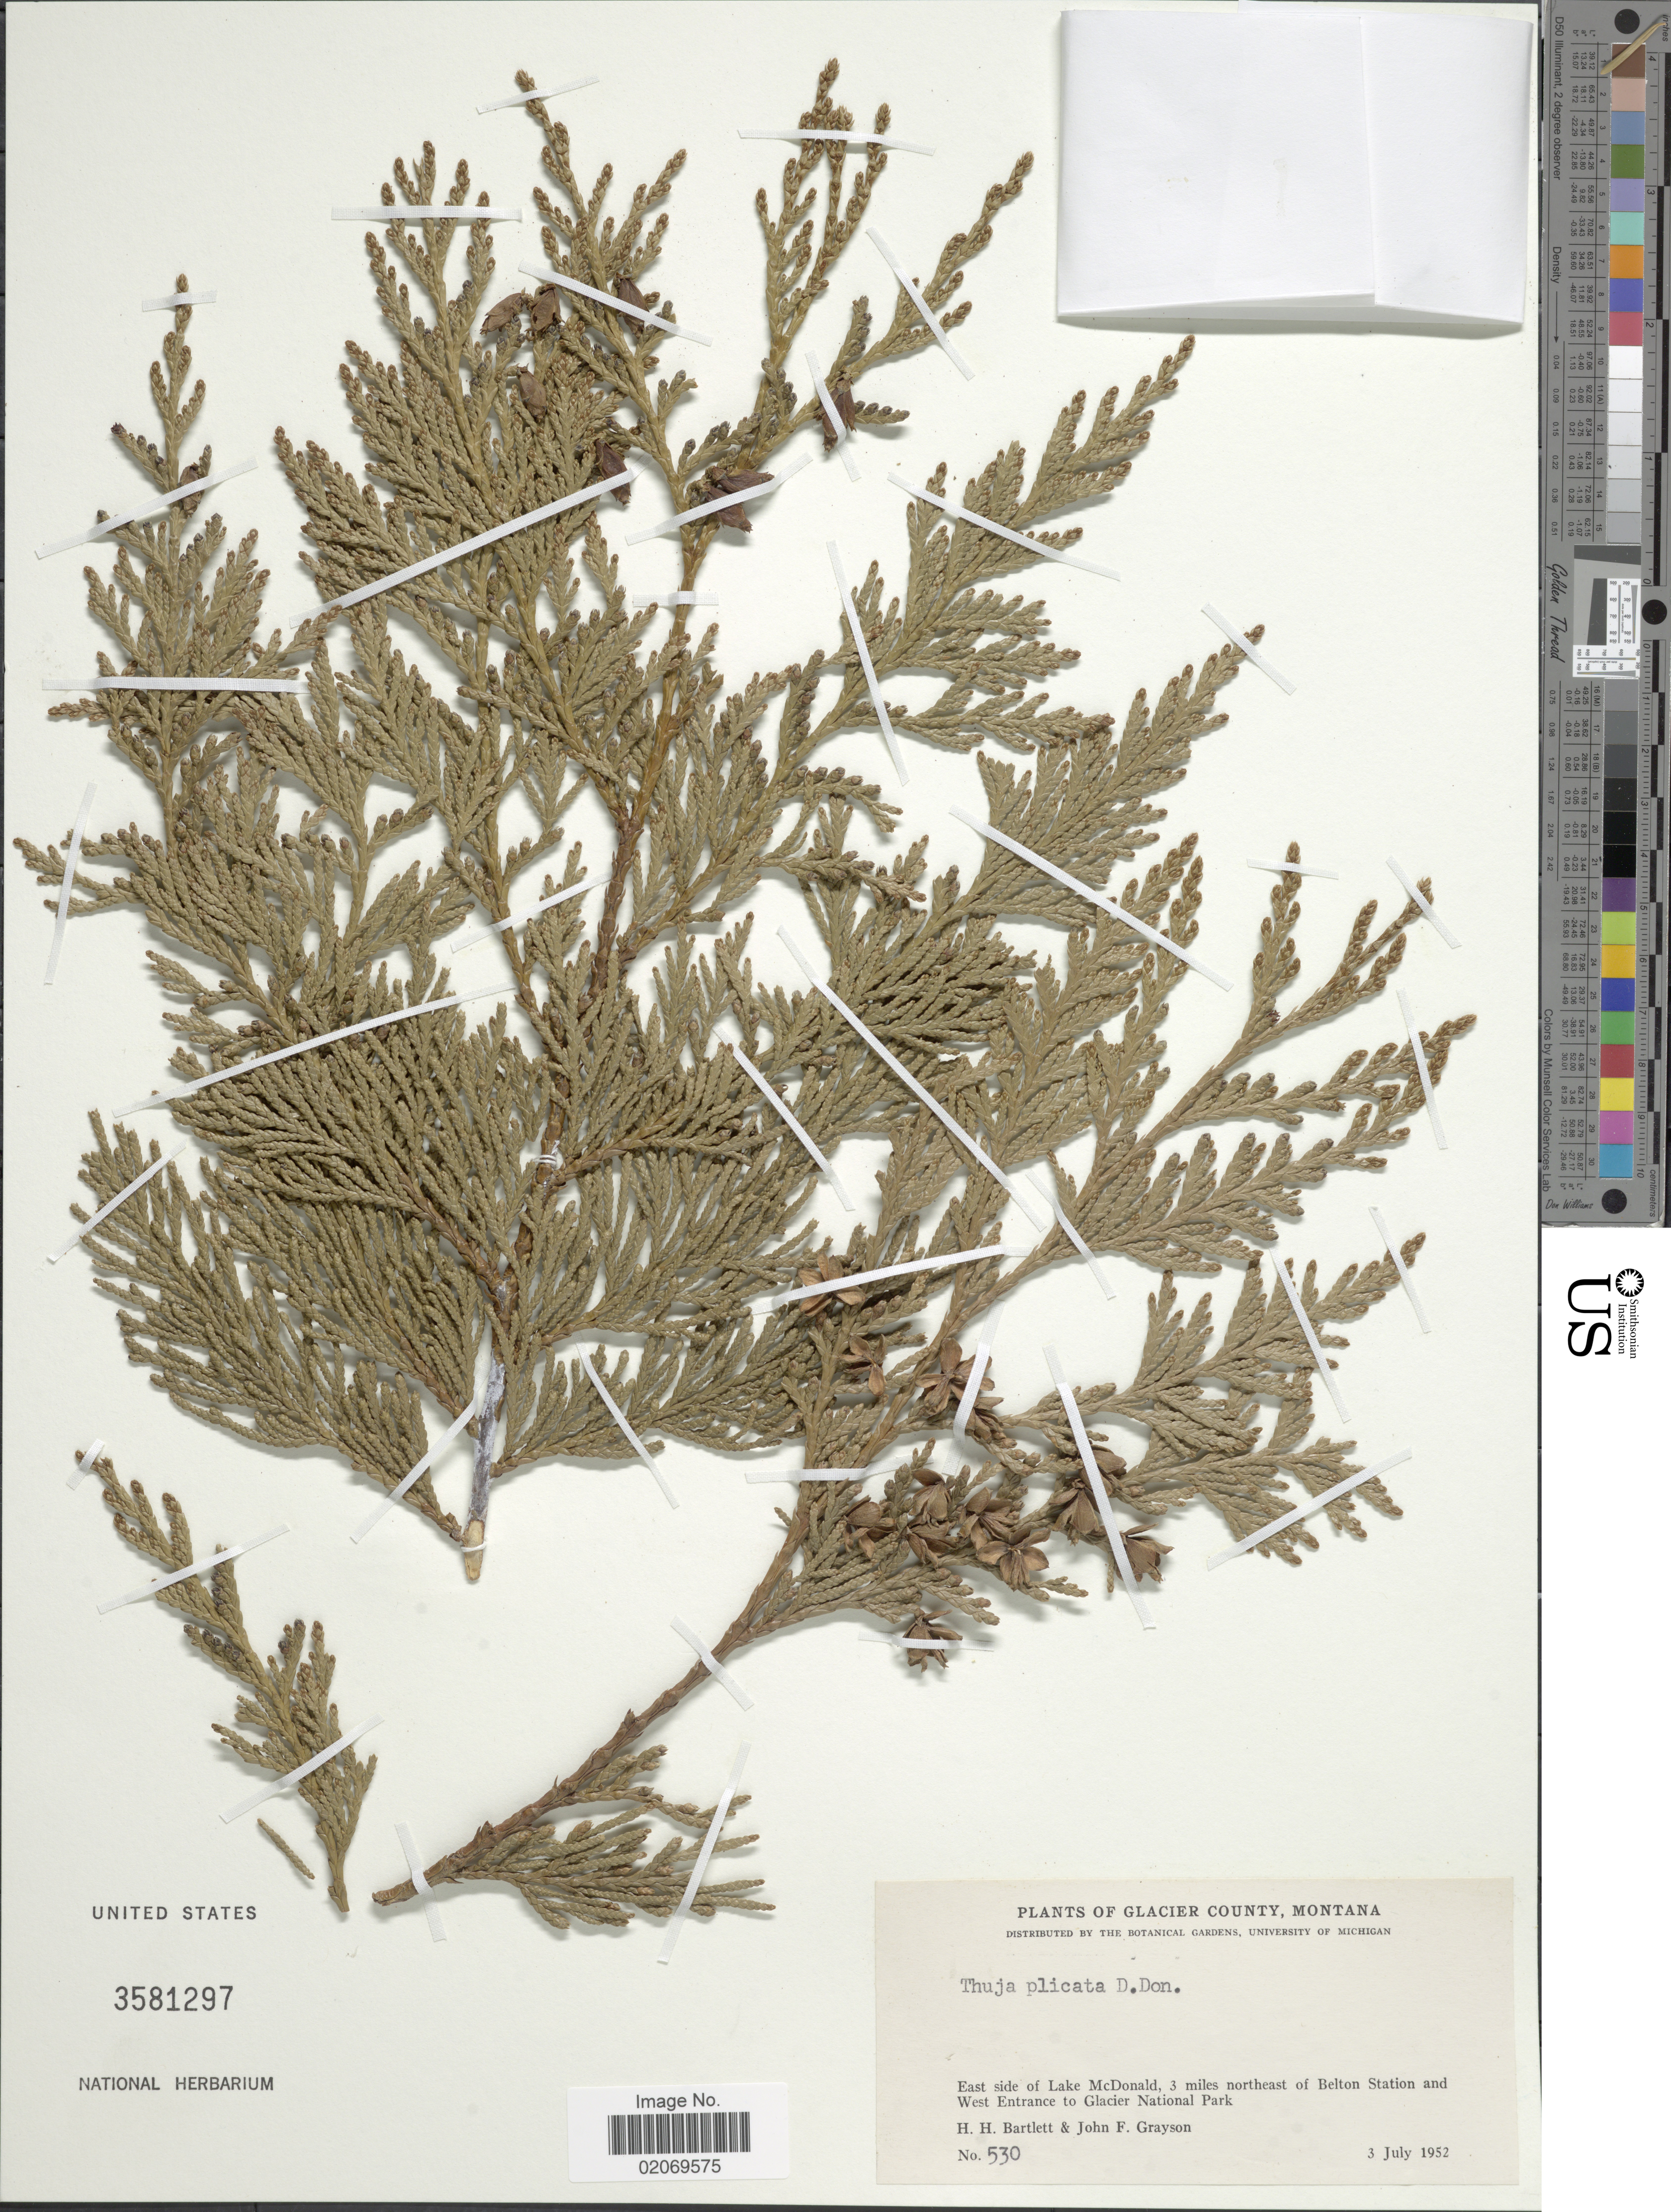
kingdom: Plantae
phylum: Tracheophyta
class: Pinopsida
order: Pinales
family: Cupressaceae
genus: Thuja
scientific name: Thuja plicata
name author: Donn & D. Don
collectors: H. H. Bartlett & J. Grayson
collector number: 530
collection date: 1952-07-03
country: United States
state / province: Montana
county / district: Glacier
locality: East side of Lake McDonald, 3 miles northeast of Belton Station and West Entrance to Glacier National Park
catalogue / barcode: US 3581297